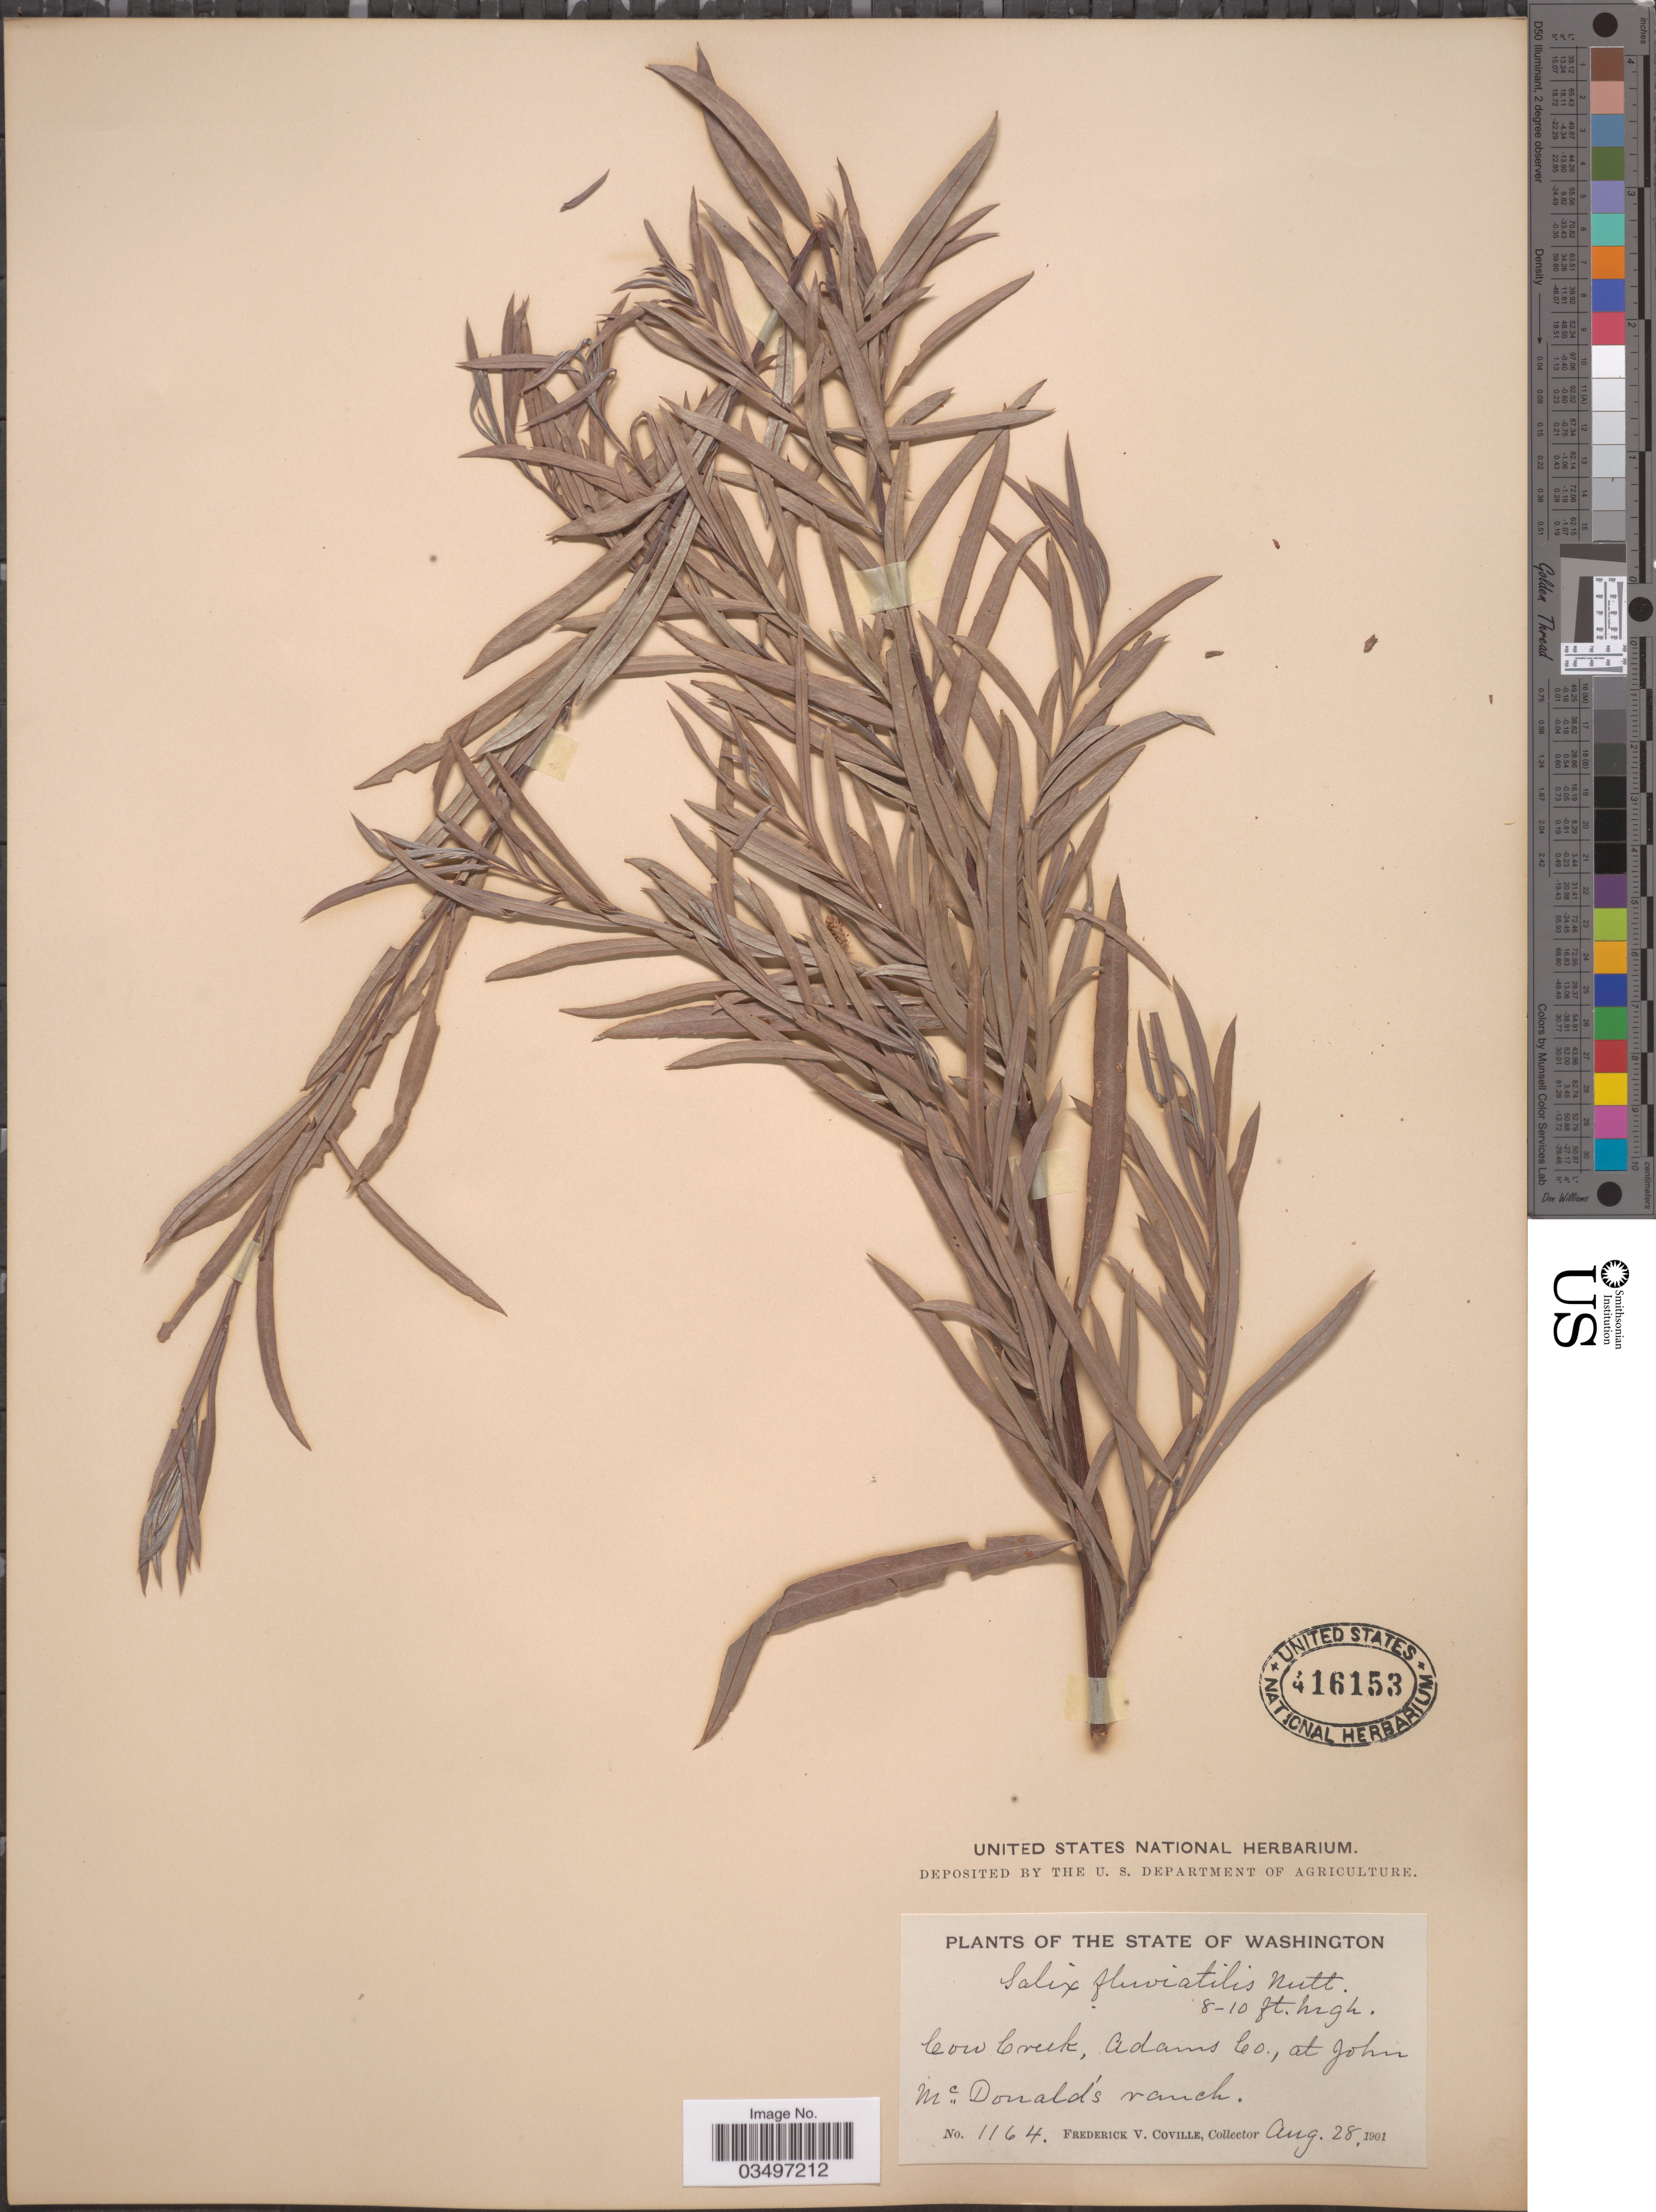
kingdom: Plantae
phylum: Tracheophyta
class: Magnoliopsida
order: Malpighiales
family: Salicaceae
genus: Salix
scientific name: Salix exigua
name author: Nutt.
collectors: F. V. Coville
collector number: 1164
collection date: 1901-08-28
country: United States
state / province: Washington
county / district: Adams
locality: Cow Creek, Adams Co., at John McDonald's ranch.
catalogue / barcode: US 416153